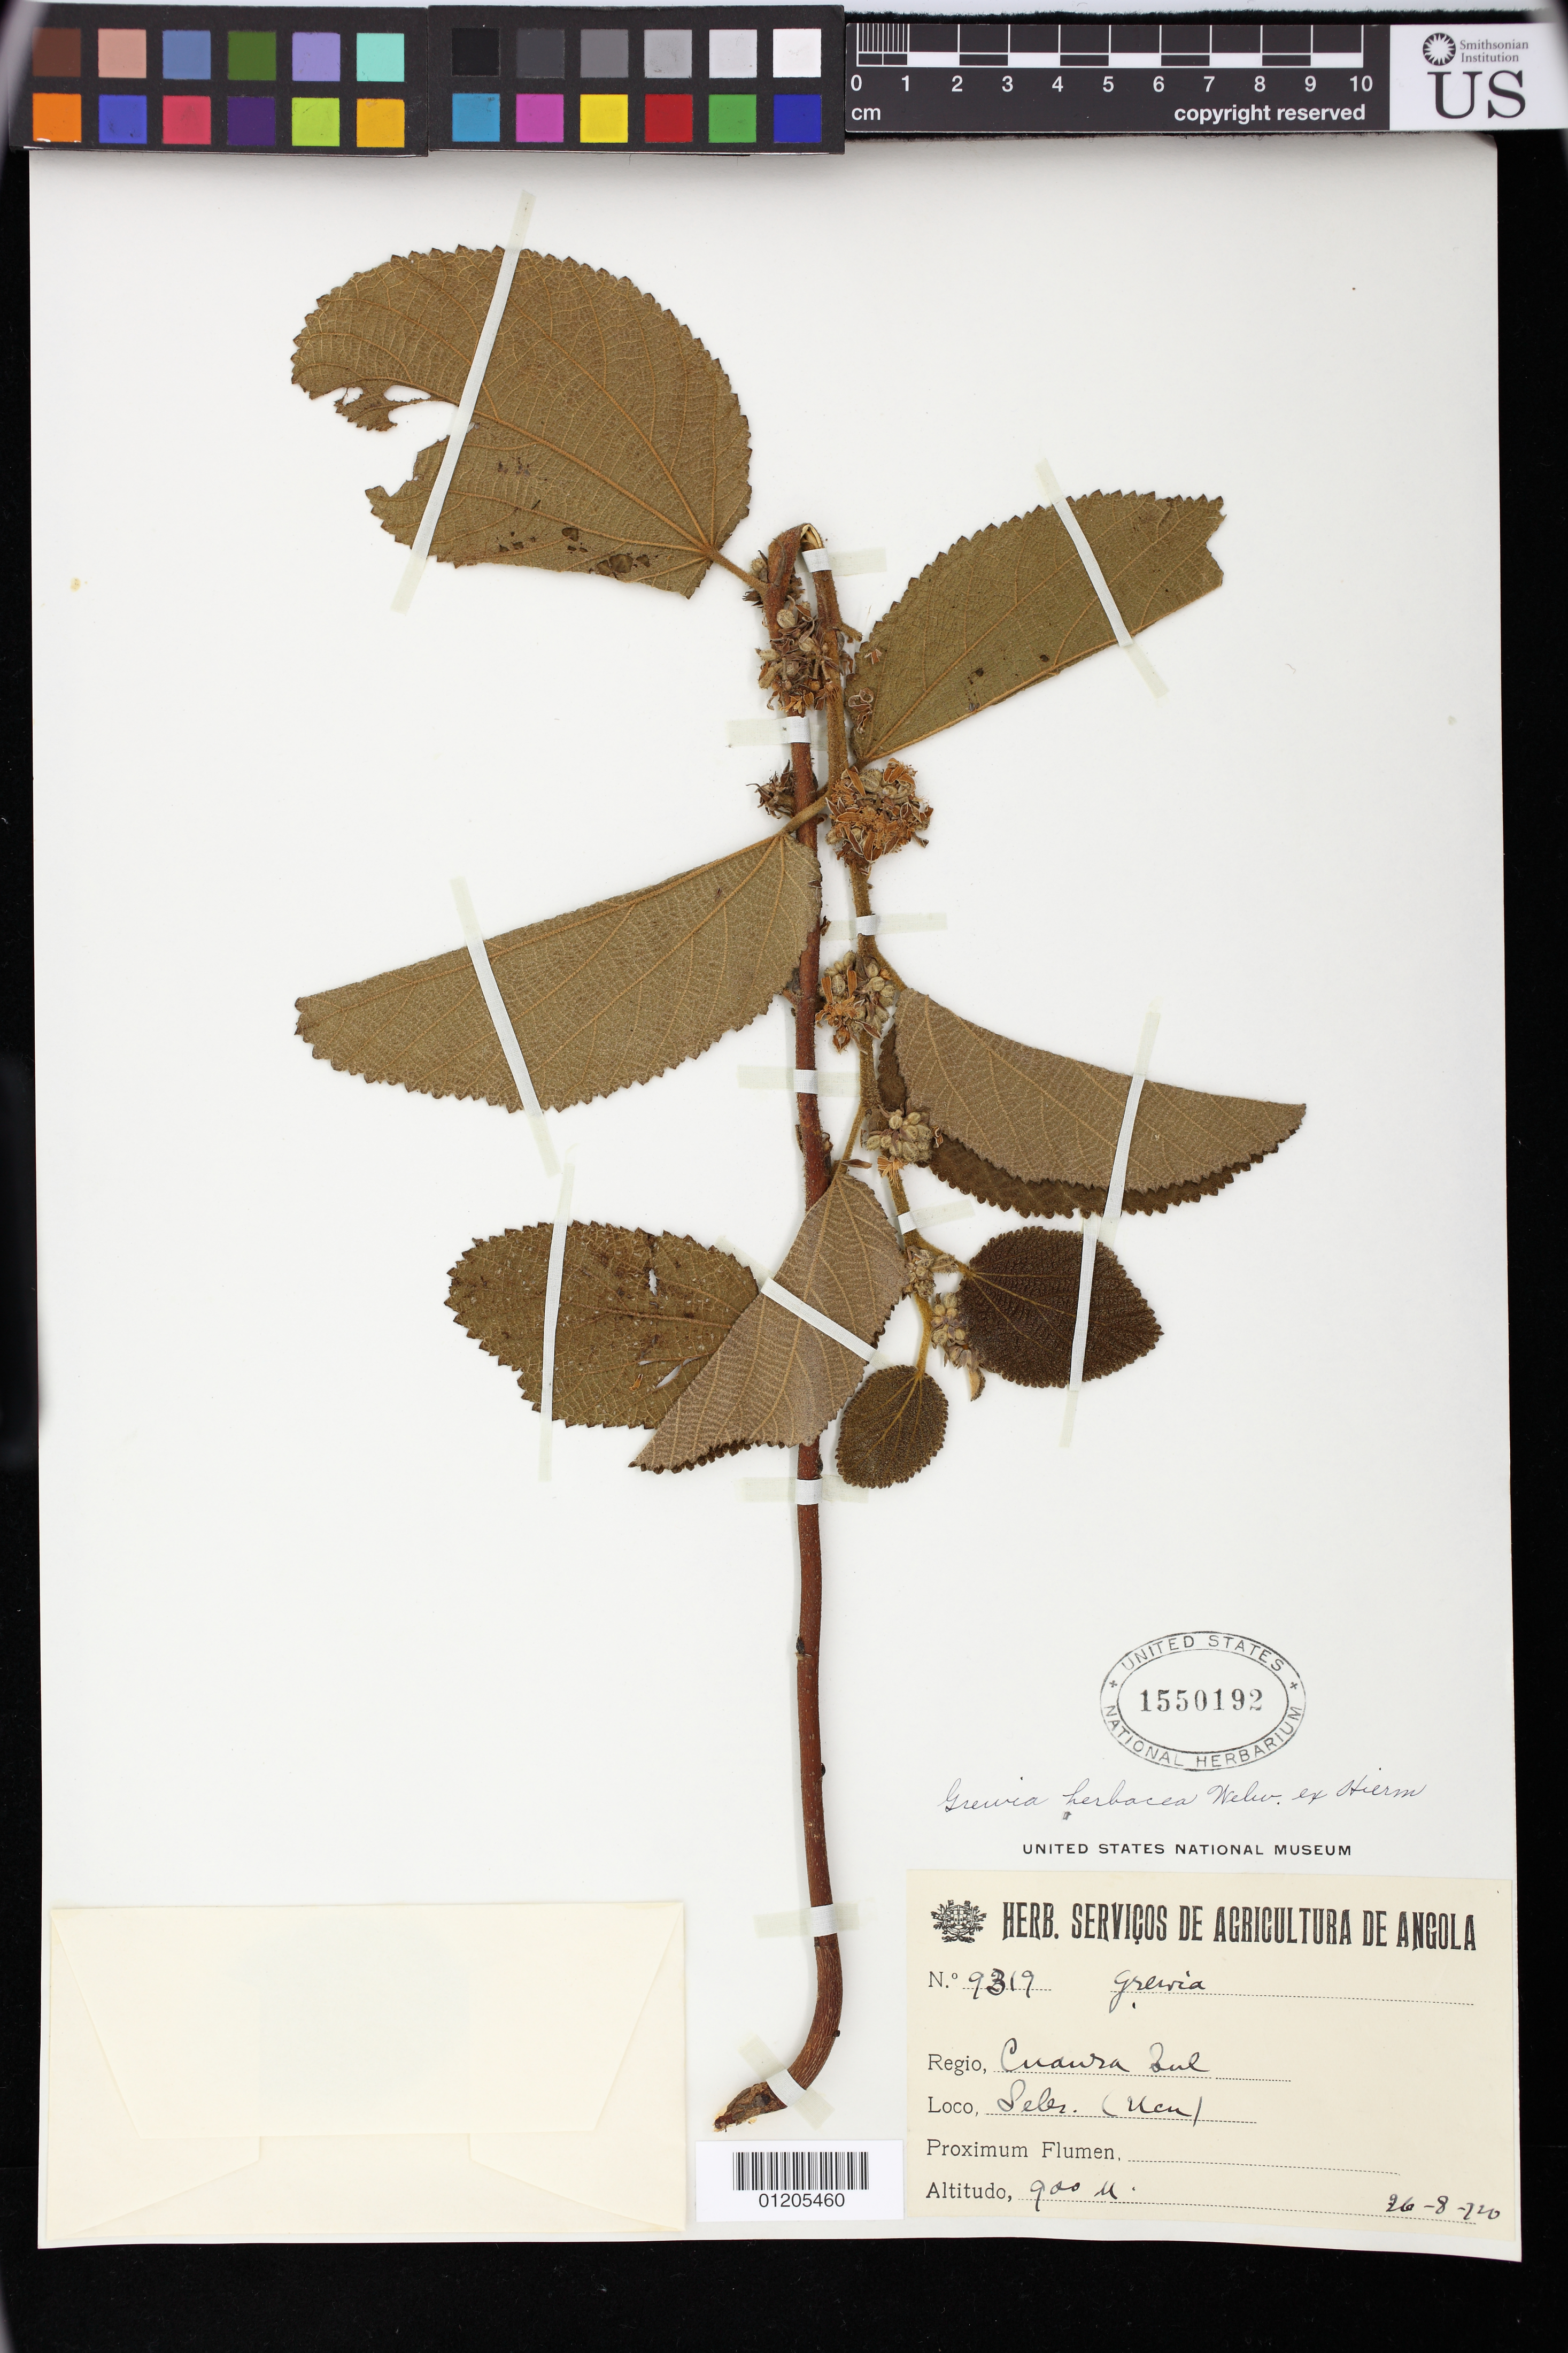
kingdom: Plantae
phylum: Tracheophyta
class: Magnoliopsida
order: Malvales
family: Malvaceae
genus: Grewia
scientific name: Grewia herbacea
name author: Welw. ex Hiern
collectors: W. P. Hiern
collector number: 9319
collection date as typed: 26 Aug 1920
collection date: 1920-08-26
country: Angola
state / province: Cuanza Sul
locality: Regio: Cuanza Sul. Seles (Ucu)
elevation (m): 900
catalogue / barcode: US 1550192